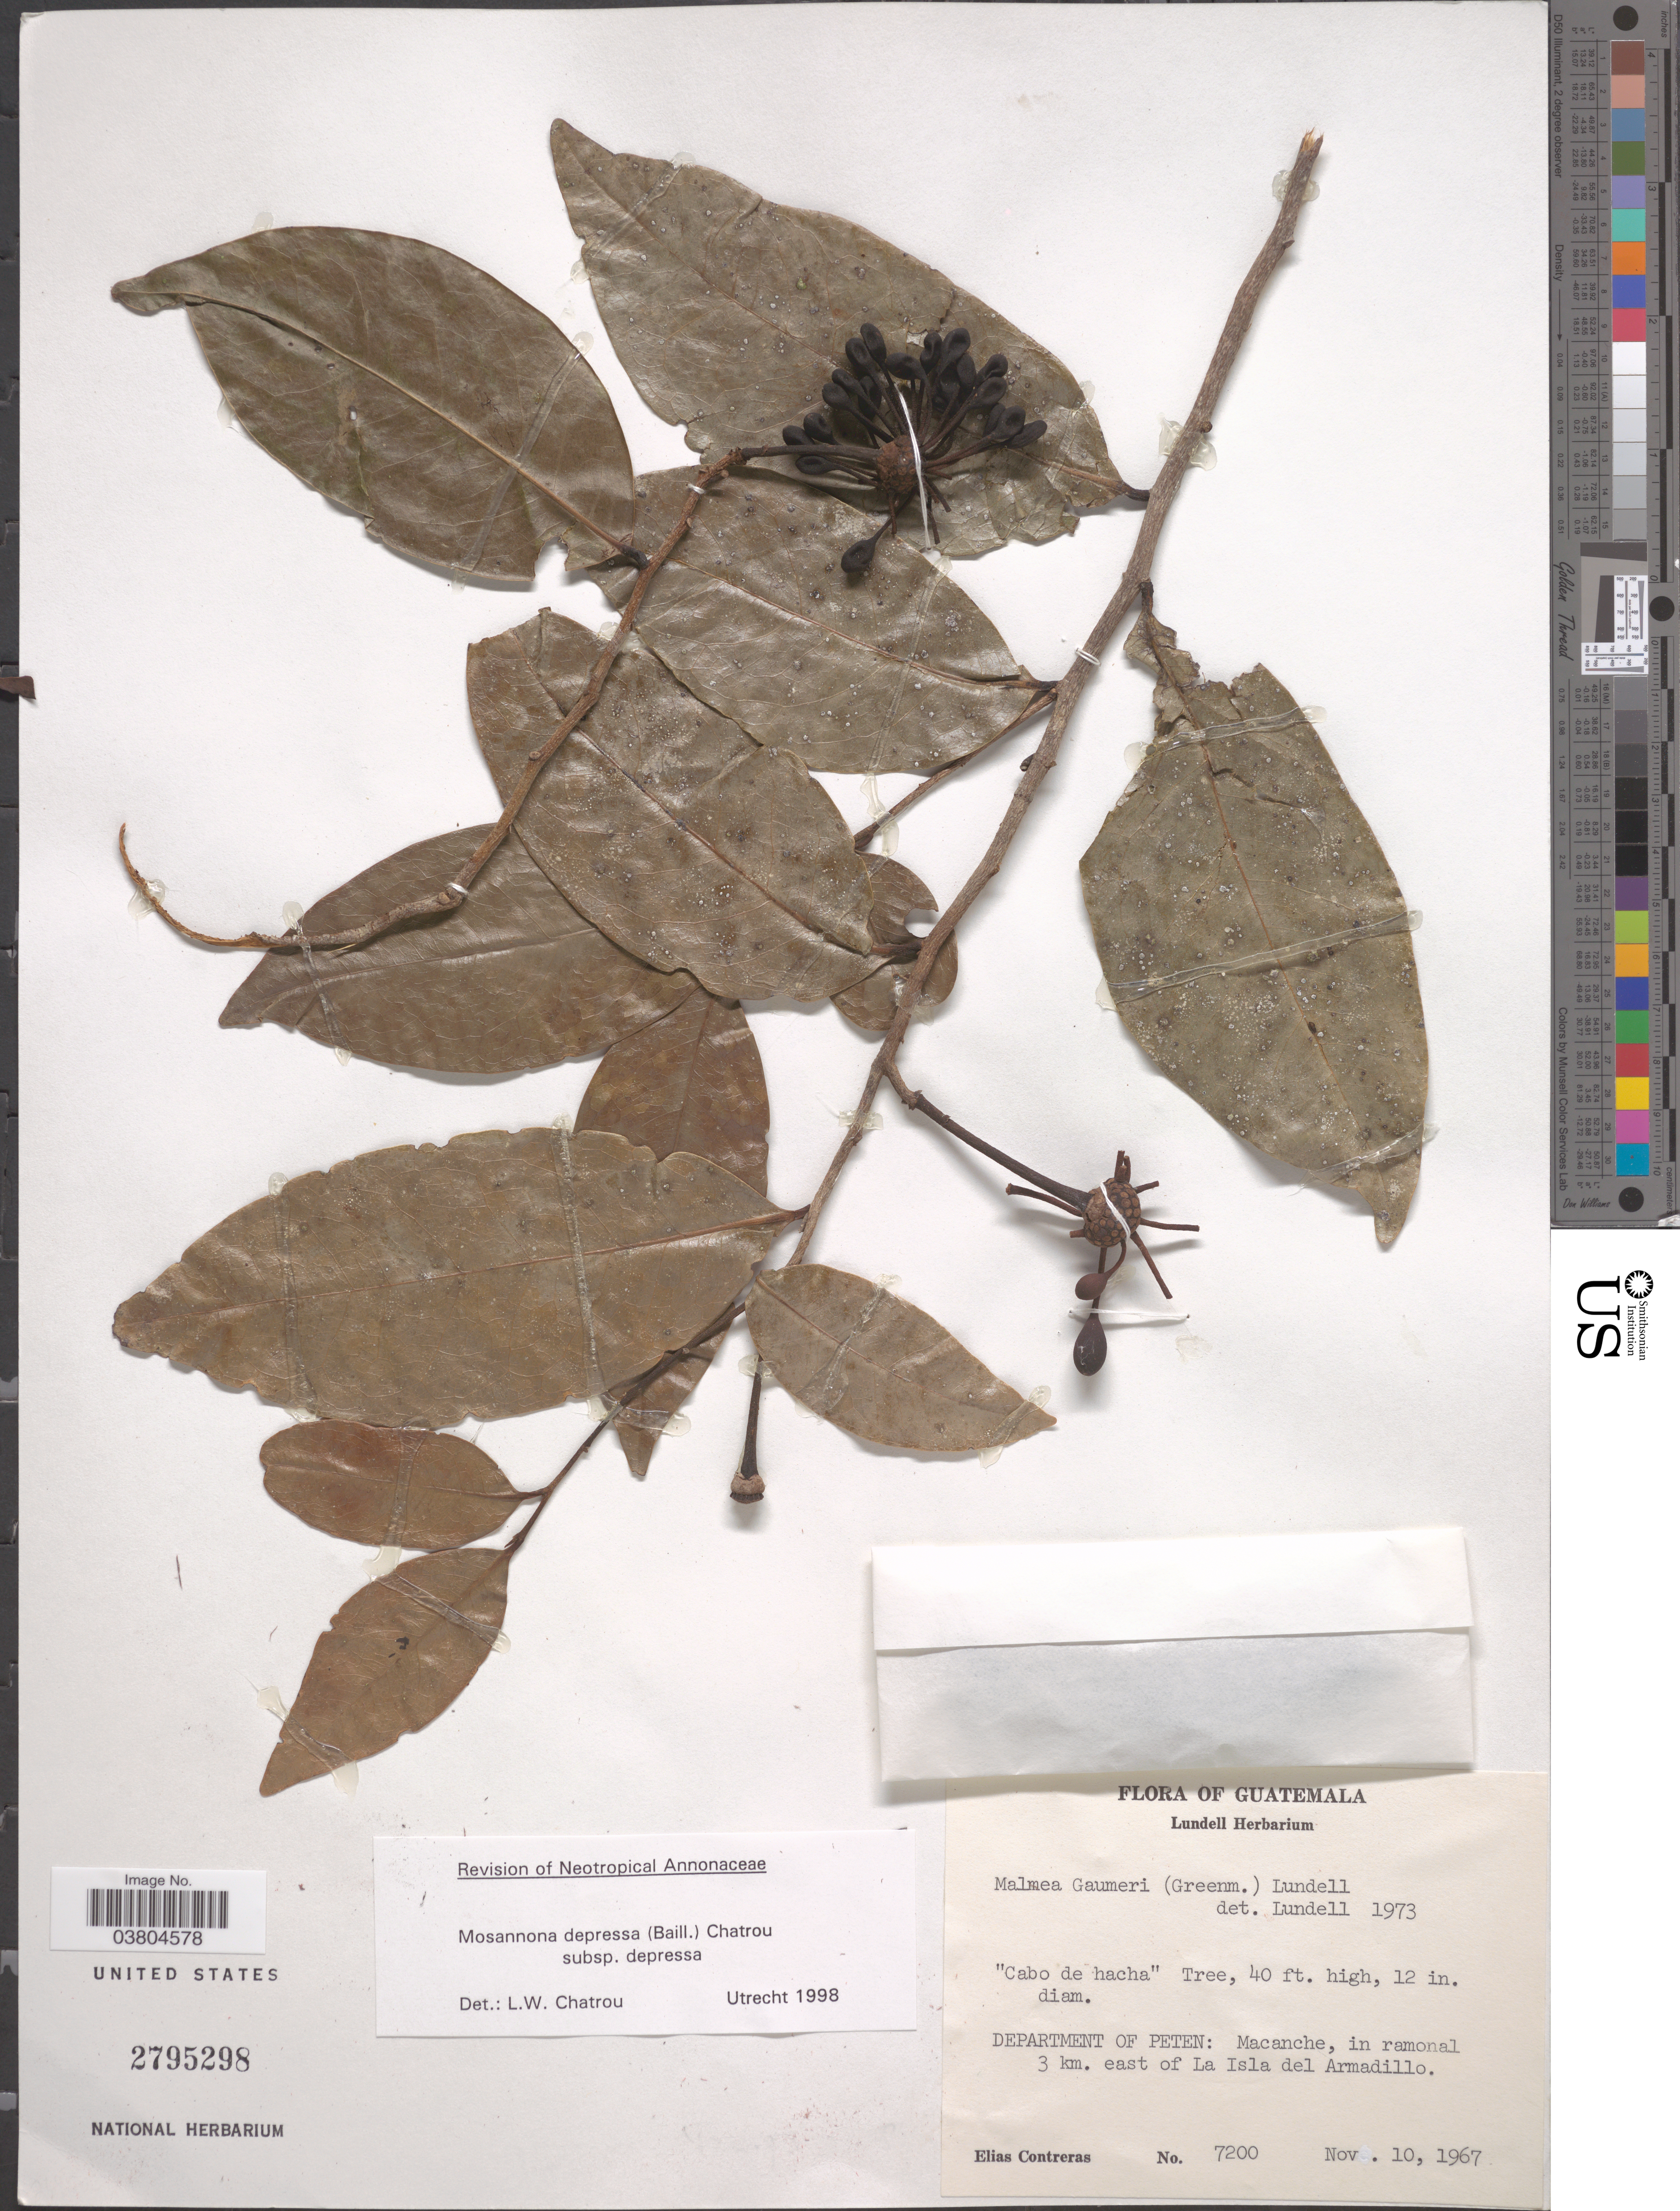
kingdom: Plantae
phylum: Tracheophyta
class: Magnoliopsida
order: Magnoliales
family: Annonaceae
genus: Mosannona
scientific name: Mosannona depressa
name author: (Baill.) Chatrou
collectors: E. Contreras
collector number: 7200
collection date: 1967-11-10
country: Guatemala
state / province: El Peten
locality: Department of Peten: Macanche, in ramonal 3 km. east of La Isla del Armadillo.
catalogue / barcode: US 2795298